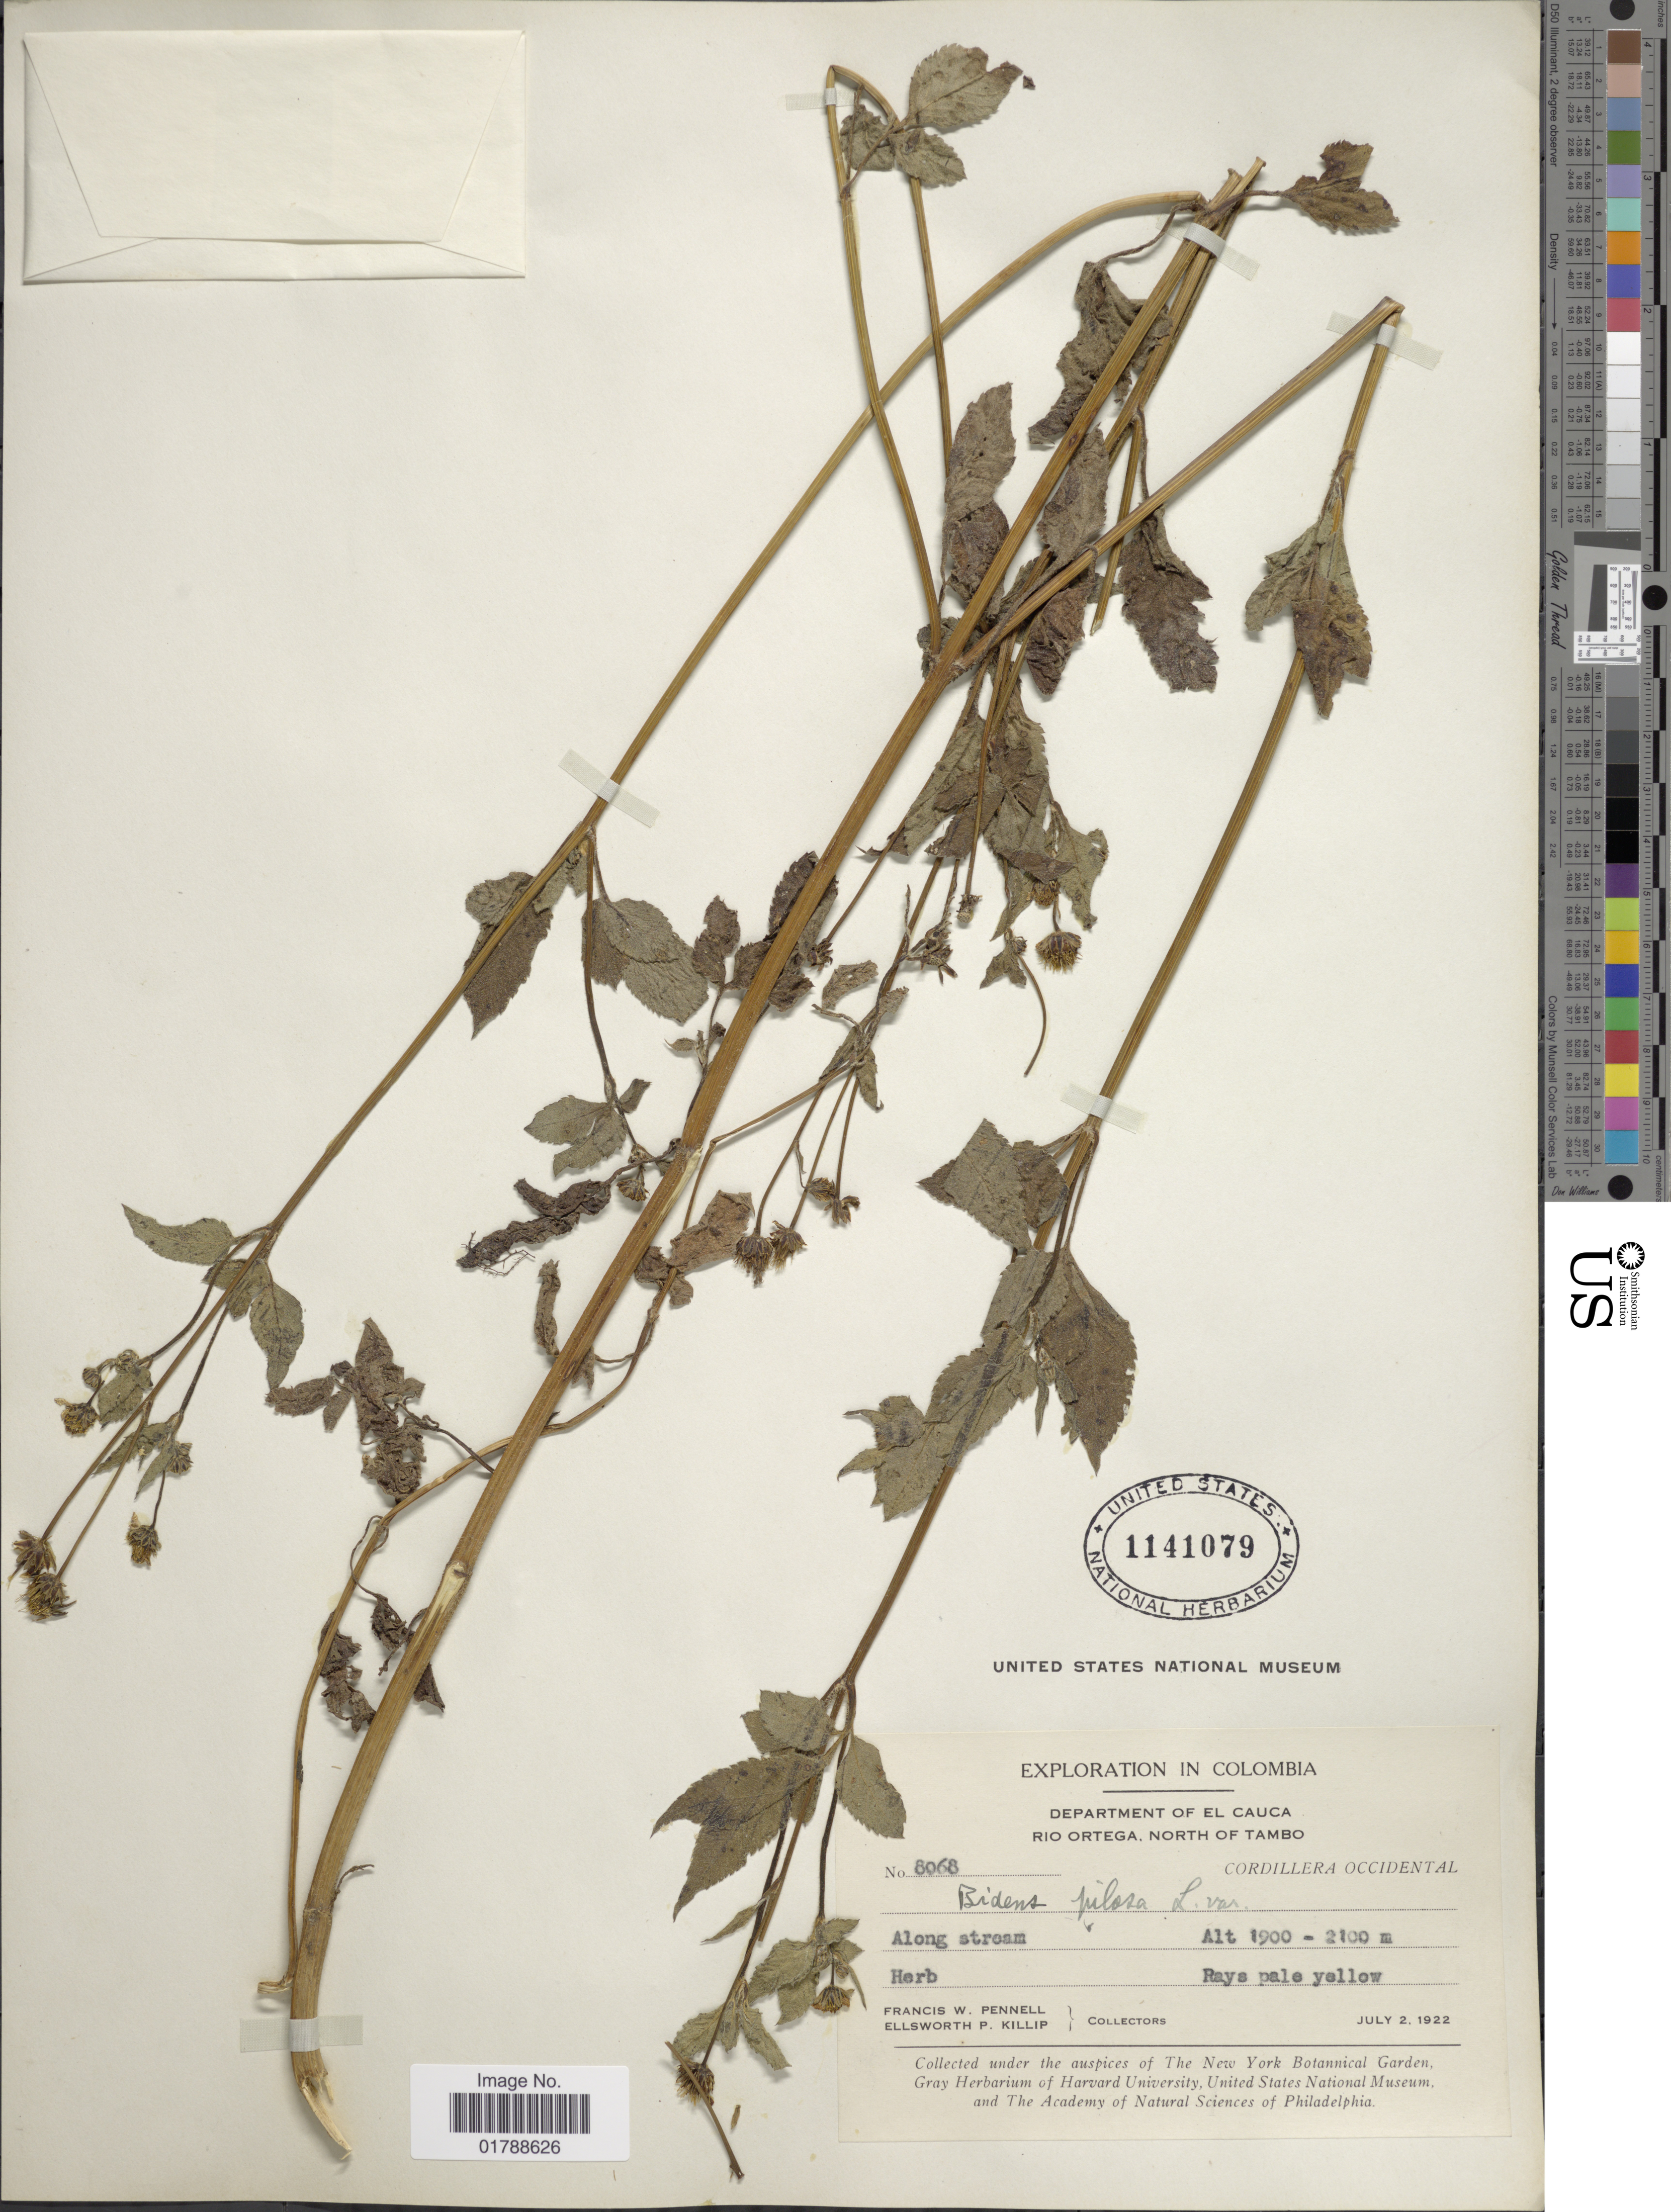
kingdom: Plantae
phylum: Tracheophyta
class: Magnoliopsida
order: Asterales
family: Asteraceae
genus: Bidens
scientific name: Bidens pilosa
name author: L.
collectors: F. W. Pennell & E. P. Killip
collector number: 8068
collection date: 1922-07-02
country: Colombia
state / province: Cauca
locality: Rio Ortega, North of Tambo. Cordillera Occidental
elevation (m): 1900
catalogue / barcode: US 1141079